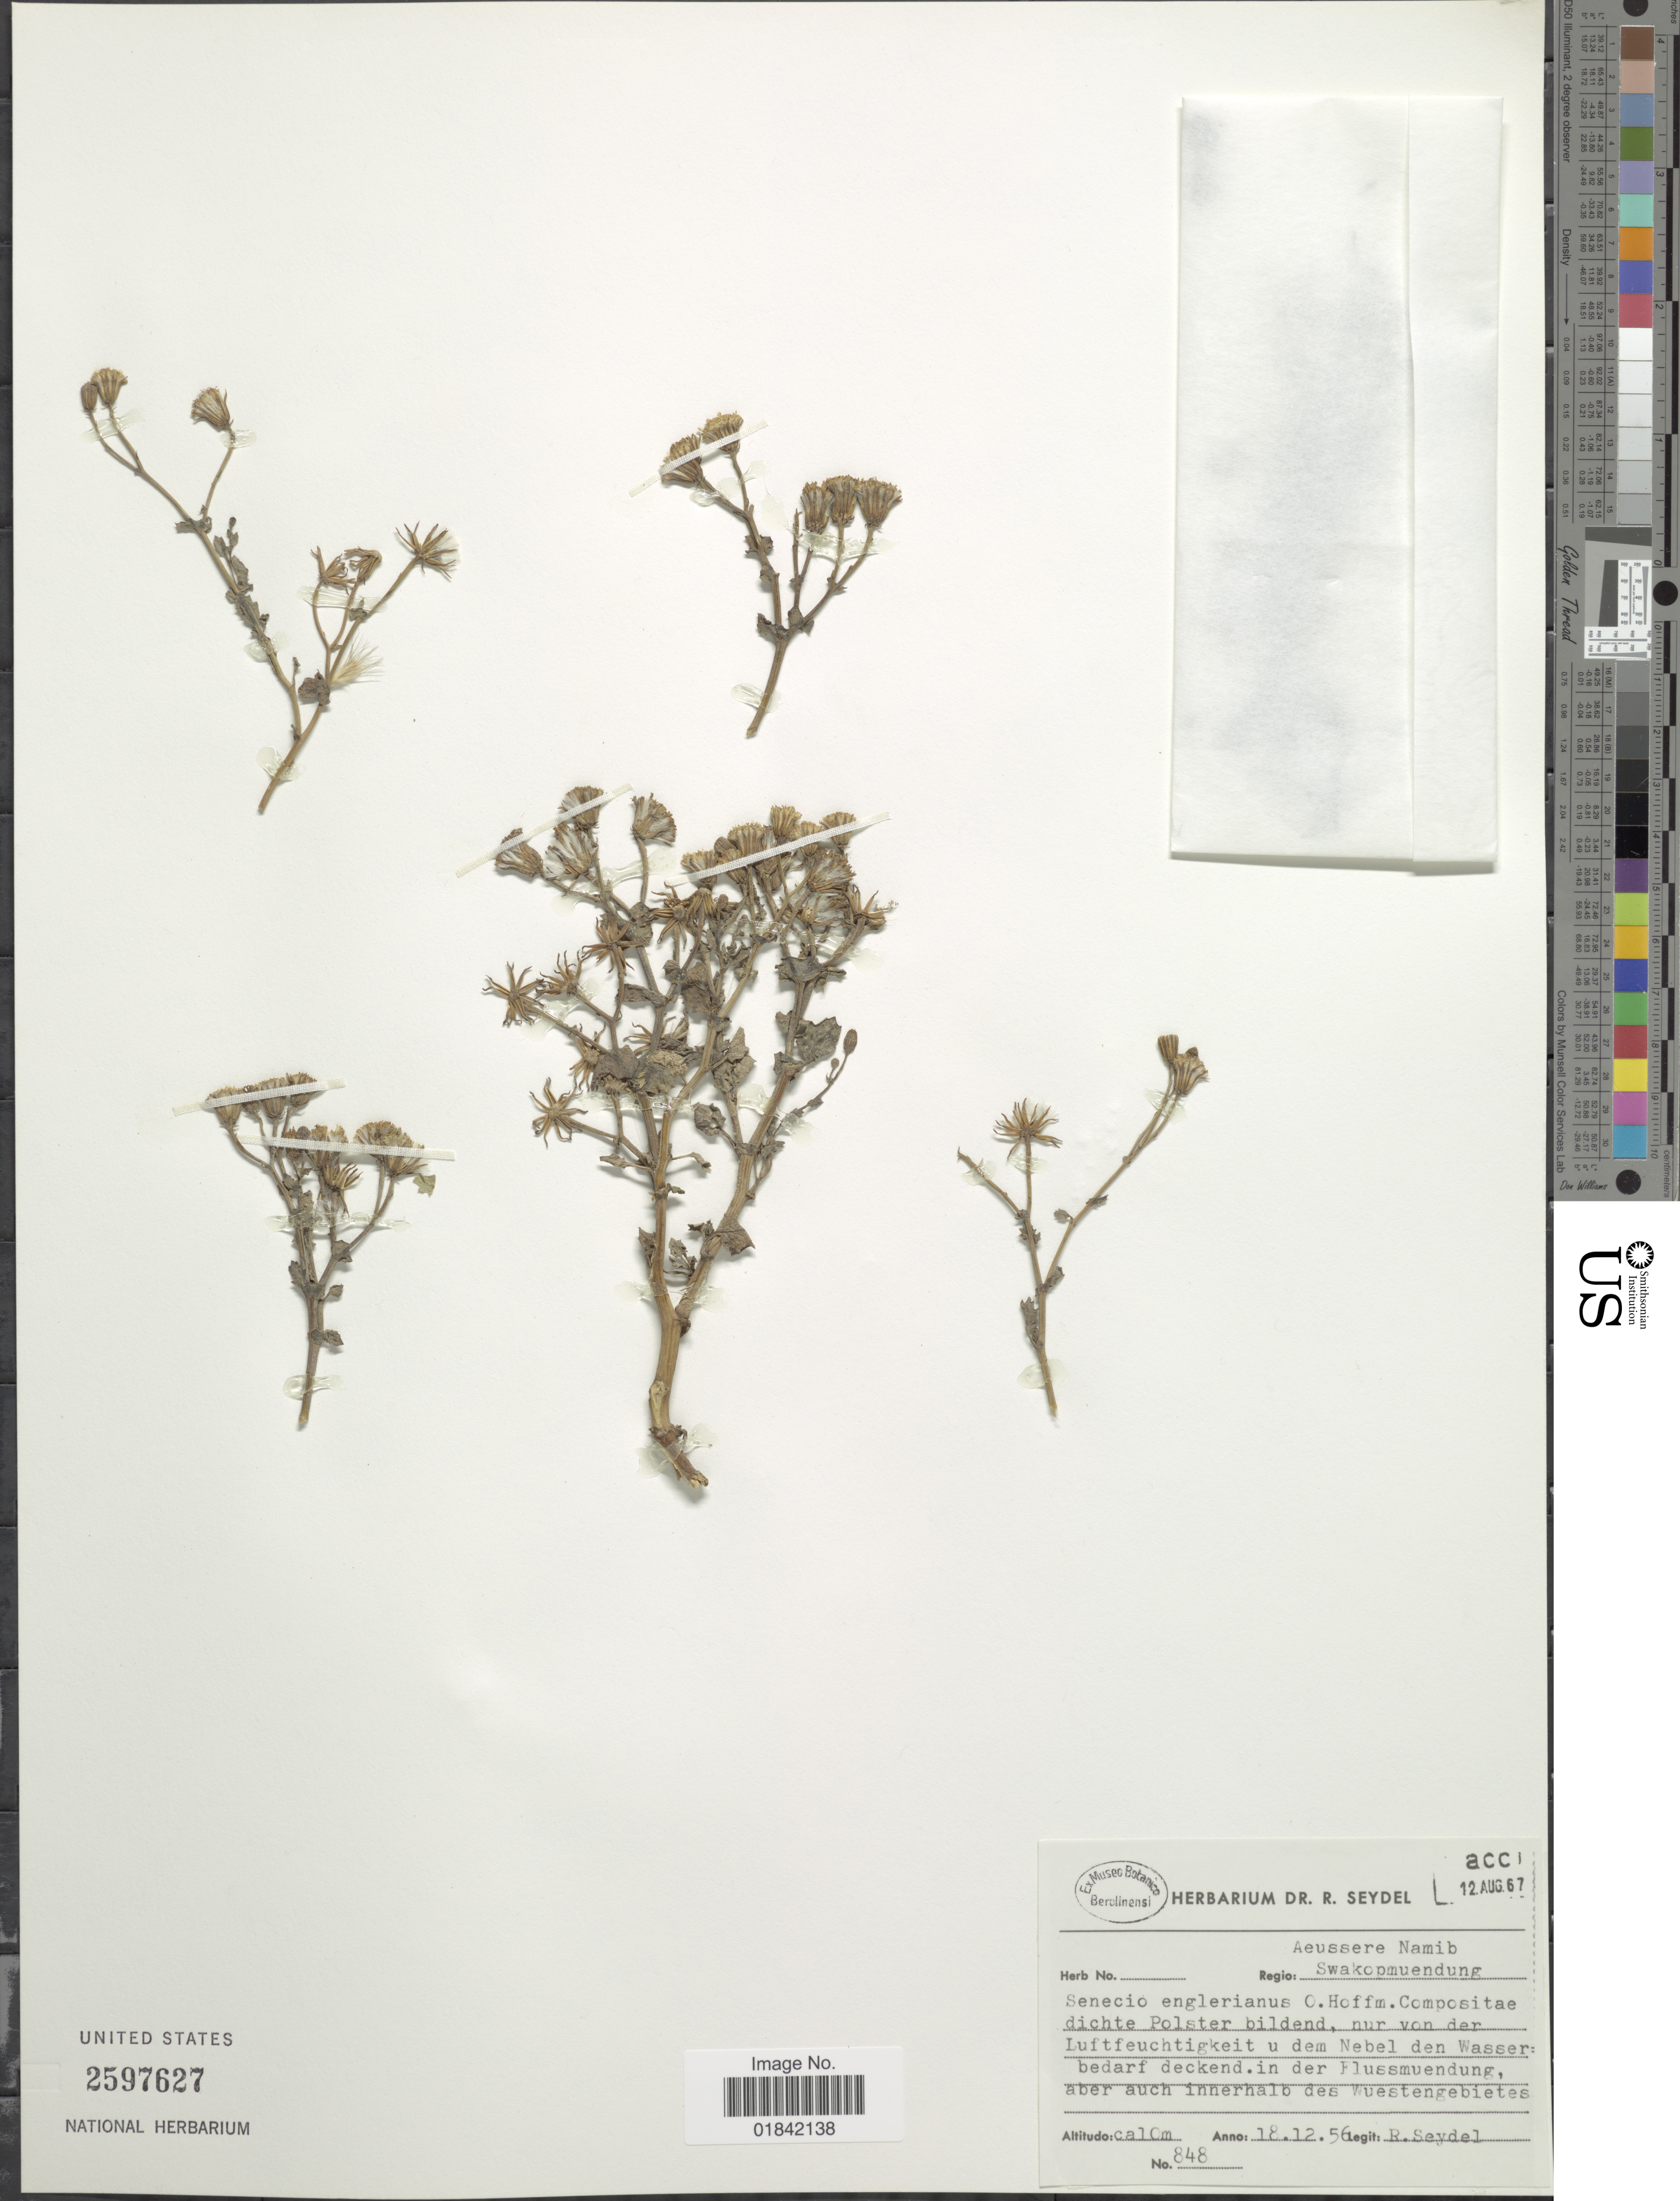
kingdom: Plantae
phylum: Tracheophyta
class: Magnoliopsida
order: Asterales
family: Asteraceae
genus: Senecio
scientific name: Senecio engleranus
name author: O. Hoffm.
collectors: R. Seydel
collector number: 848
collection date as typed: Transcribed d/m/y: 18/12/56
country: Namibia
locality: Aeussere Namib Swakopmuendung, in der Flussmuendung, aber auch innerhalb des Wuestengebietes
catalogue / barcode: US 2597627